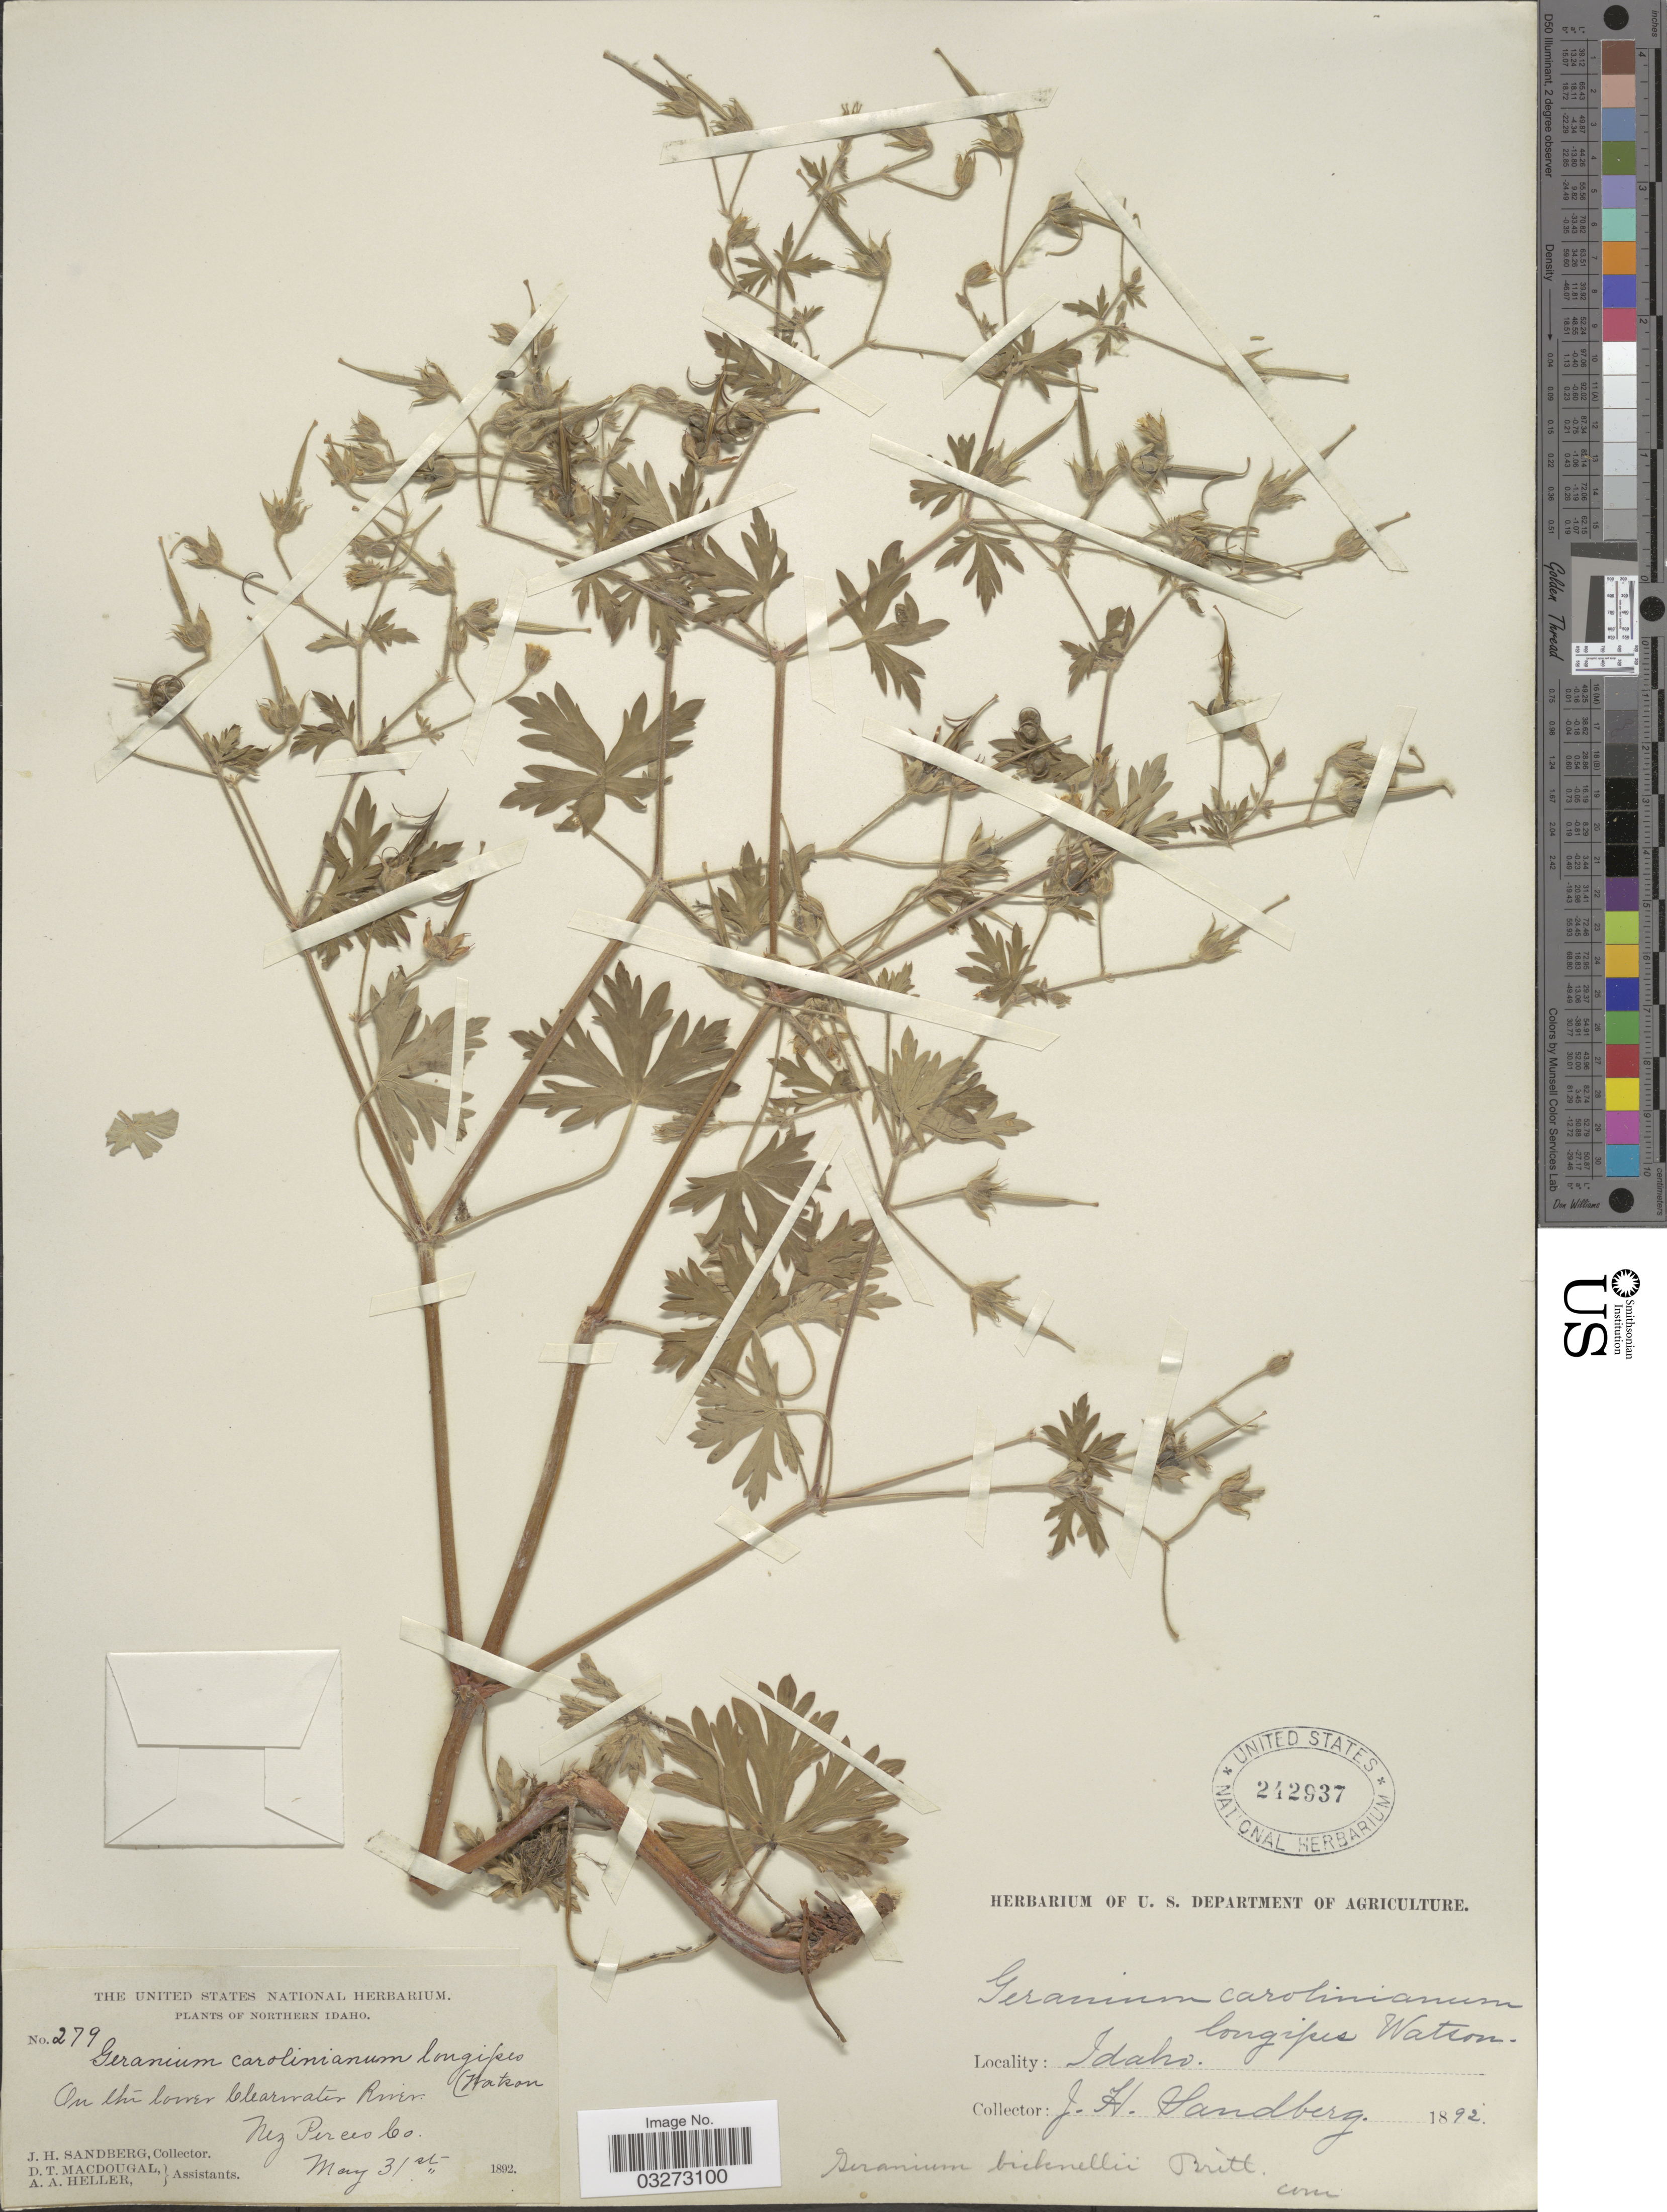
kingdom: Plantae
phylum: Tracheophyta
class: Magnoliopsida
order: Geraniales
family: Geraniaceae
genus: Geranium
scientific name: Geranium bicknellii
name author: Britton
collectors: J. H. Sandberg, D. T. MacDougal & A. A. Heller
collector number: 279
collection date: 1892-05-31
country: United States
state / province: Idaho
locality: Northern Idaho, On the lower Clearwater River. Nez Perces Co.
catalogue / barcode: US 242937